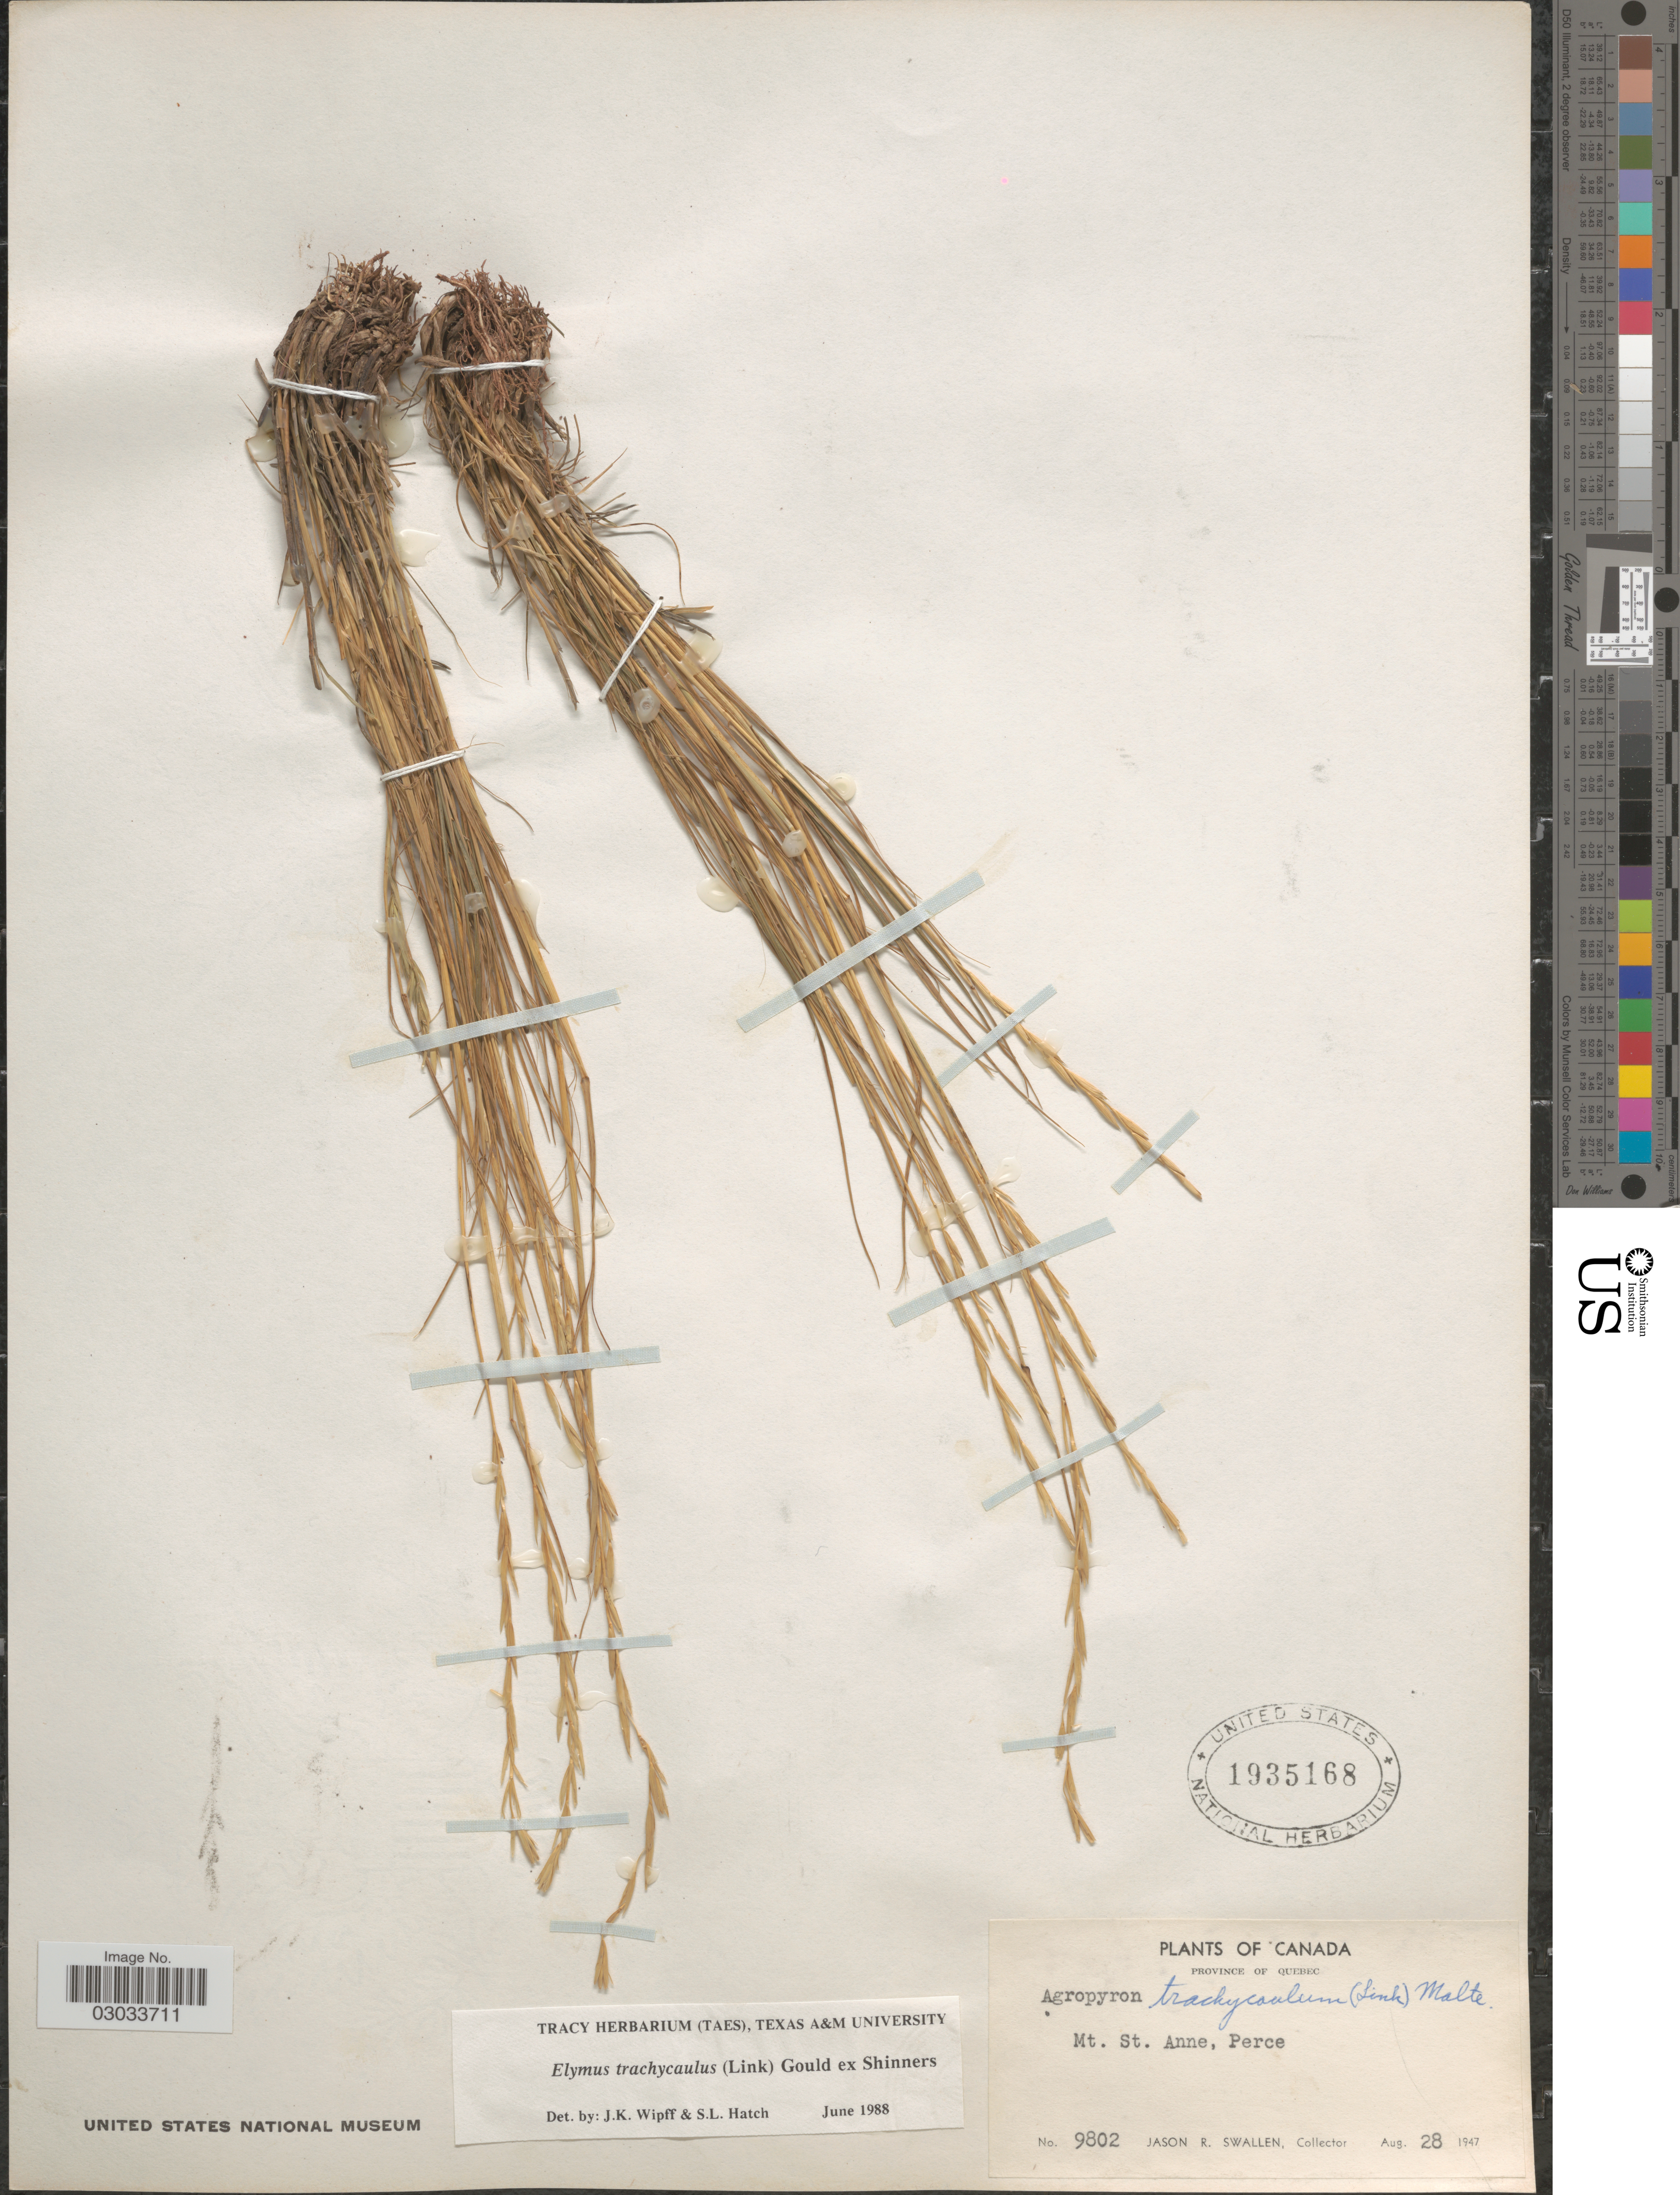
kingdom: Plantae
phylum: Tracheophyta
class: Liliopsida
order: Poales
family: Poaceae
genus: Elymus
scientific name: Elymus trachycaulus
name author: (Link) Gould ex Shinners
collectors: J. R. Swallen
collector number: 9802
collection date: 1947-08-28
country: Canada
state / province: Quebec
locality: Mt. St. Anne, Perce.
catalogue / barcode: US 1935168